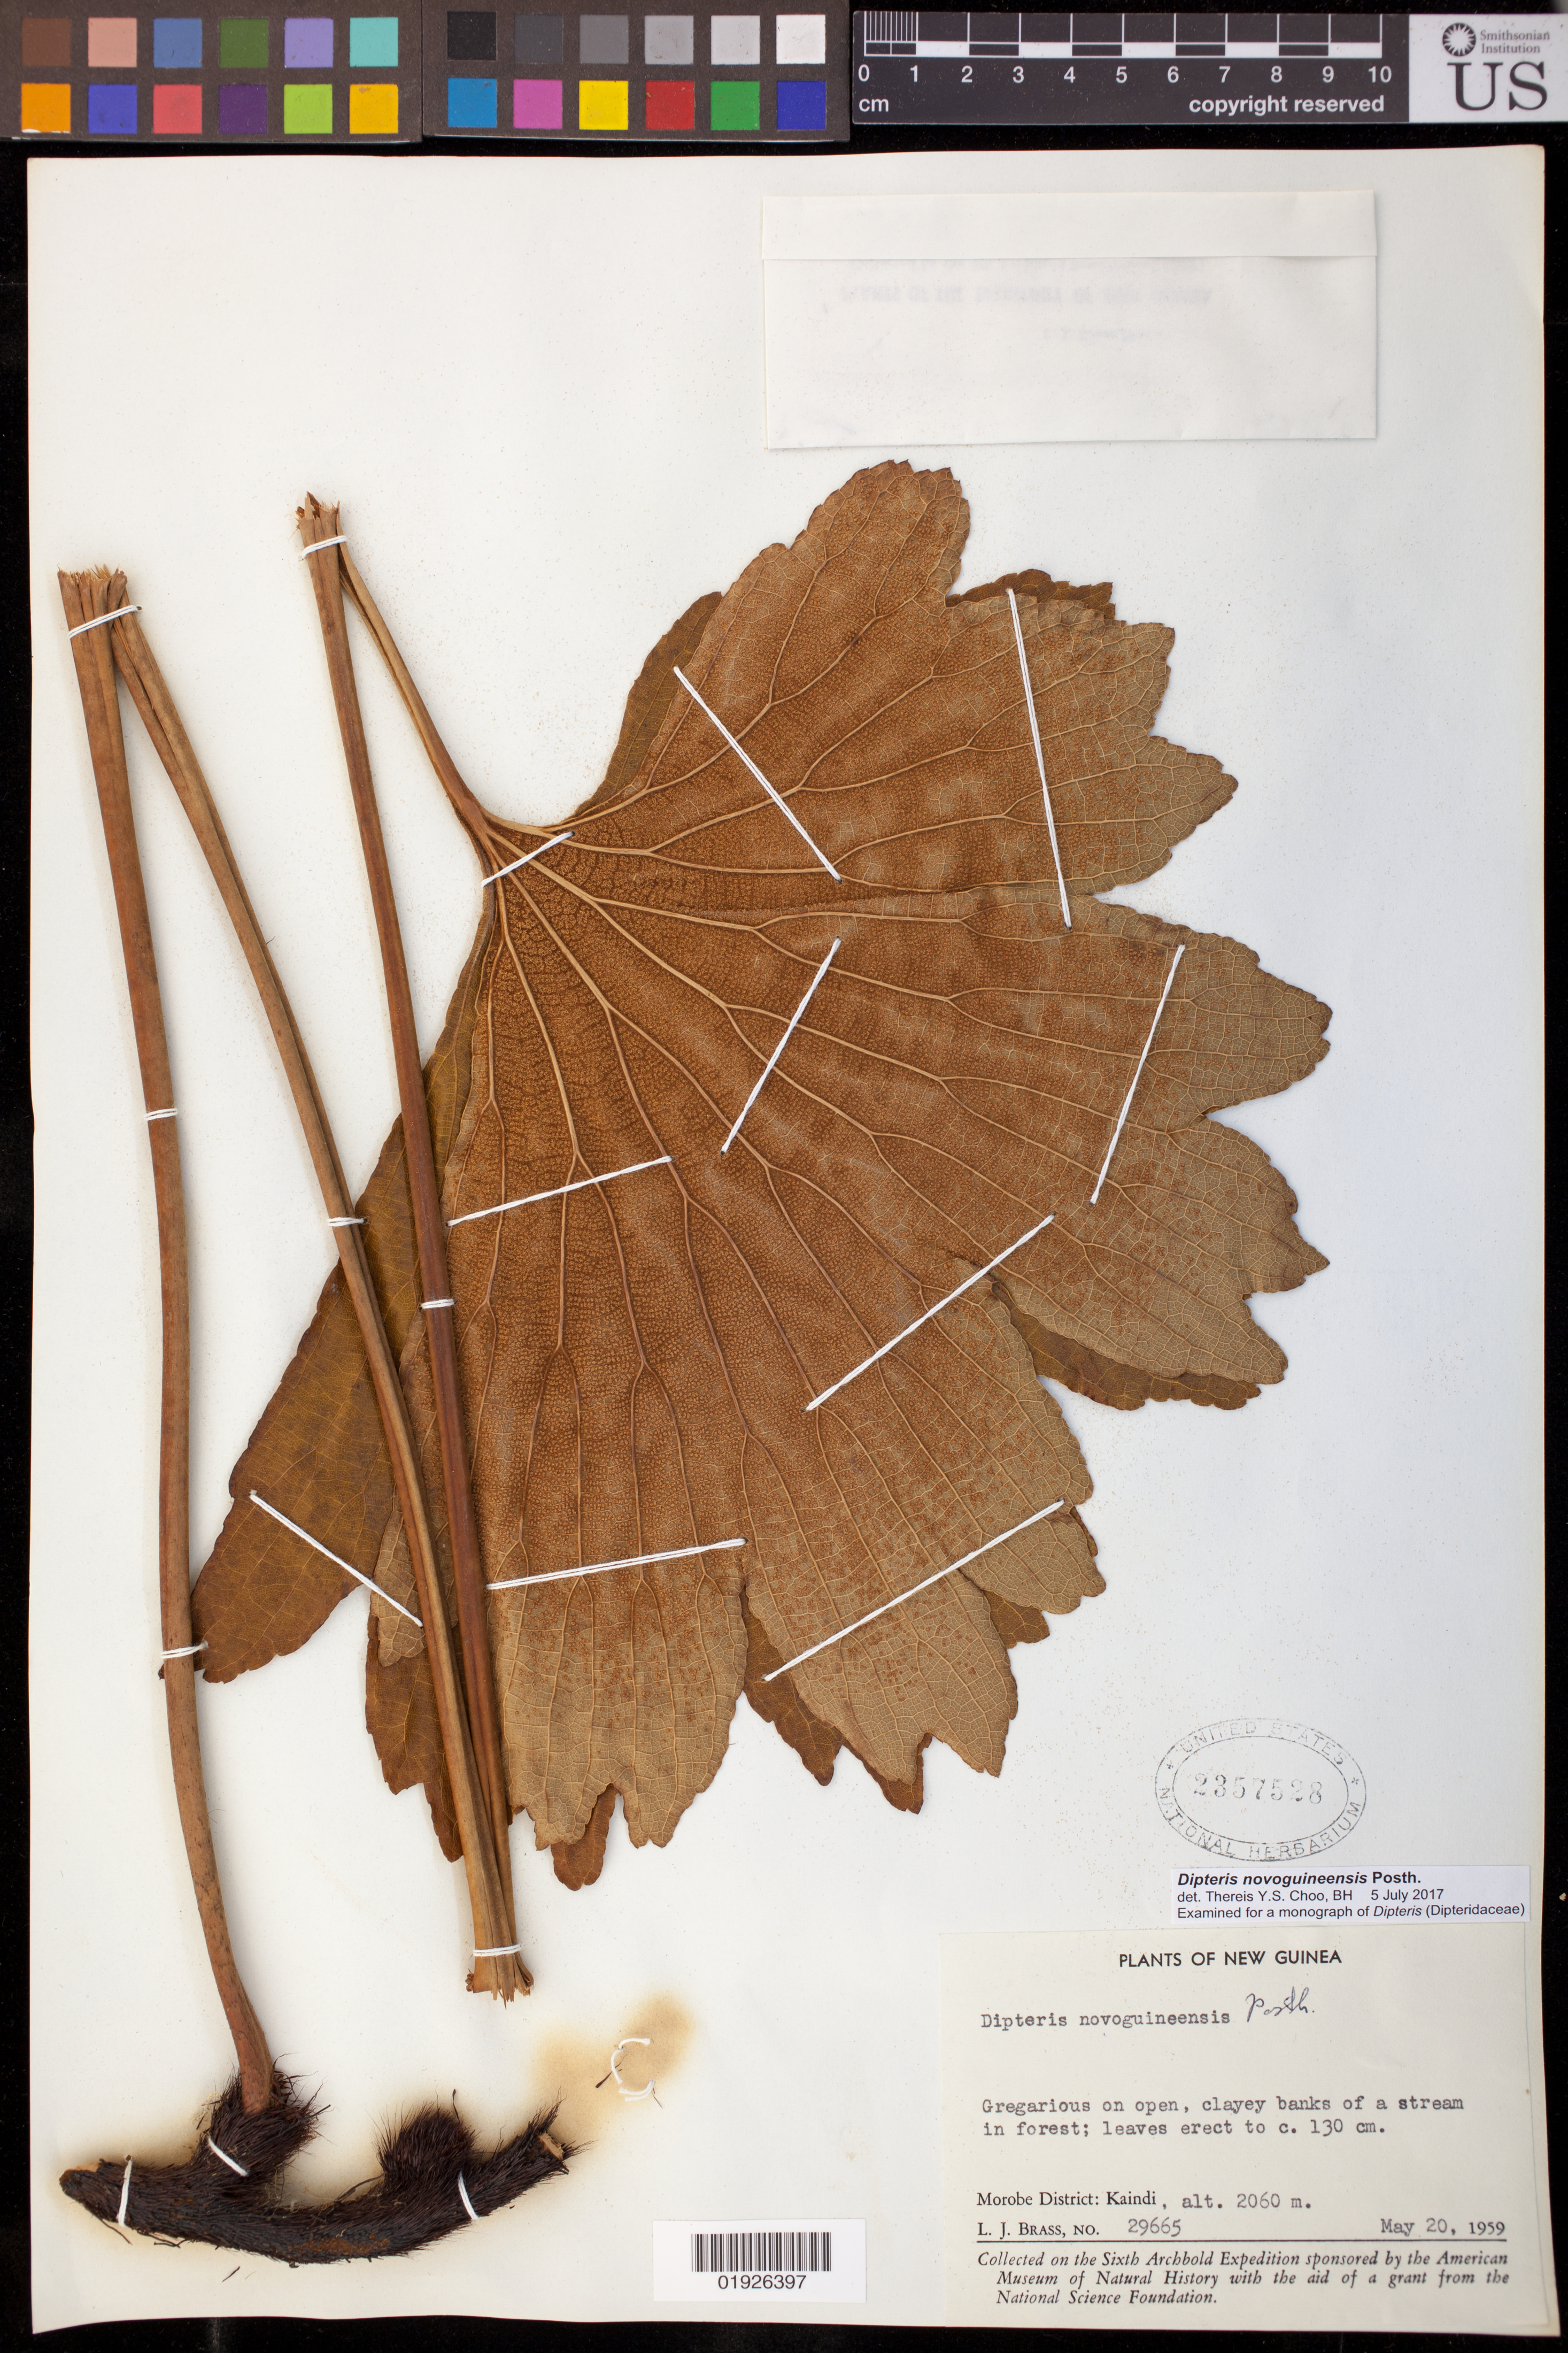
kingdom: Plantae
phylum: Tracheophyta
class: Polypodiopsida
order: Gleicheniales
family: Dipteridaceae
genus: Dipteris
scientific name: Dipteris novoguineensis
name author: Posth.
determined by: Choo, Thereis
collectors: L. J. Brass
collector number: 29665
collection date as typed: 20 May 1959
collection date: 1959-05-20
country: Papua New Guinea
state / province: Morobe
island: New Guinea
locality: Morobe district, Kaindi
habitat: On open, clayey banks of a stream in forest.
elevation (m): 2060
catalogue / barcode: US 2357528